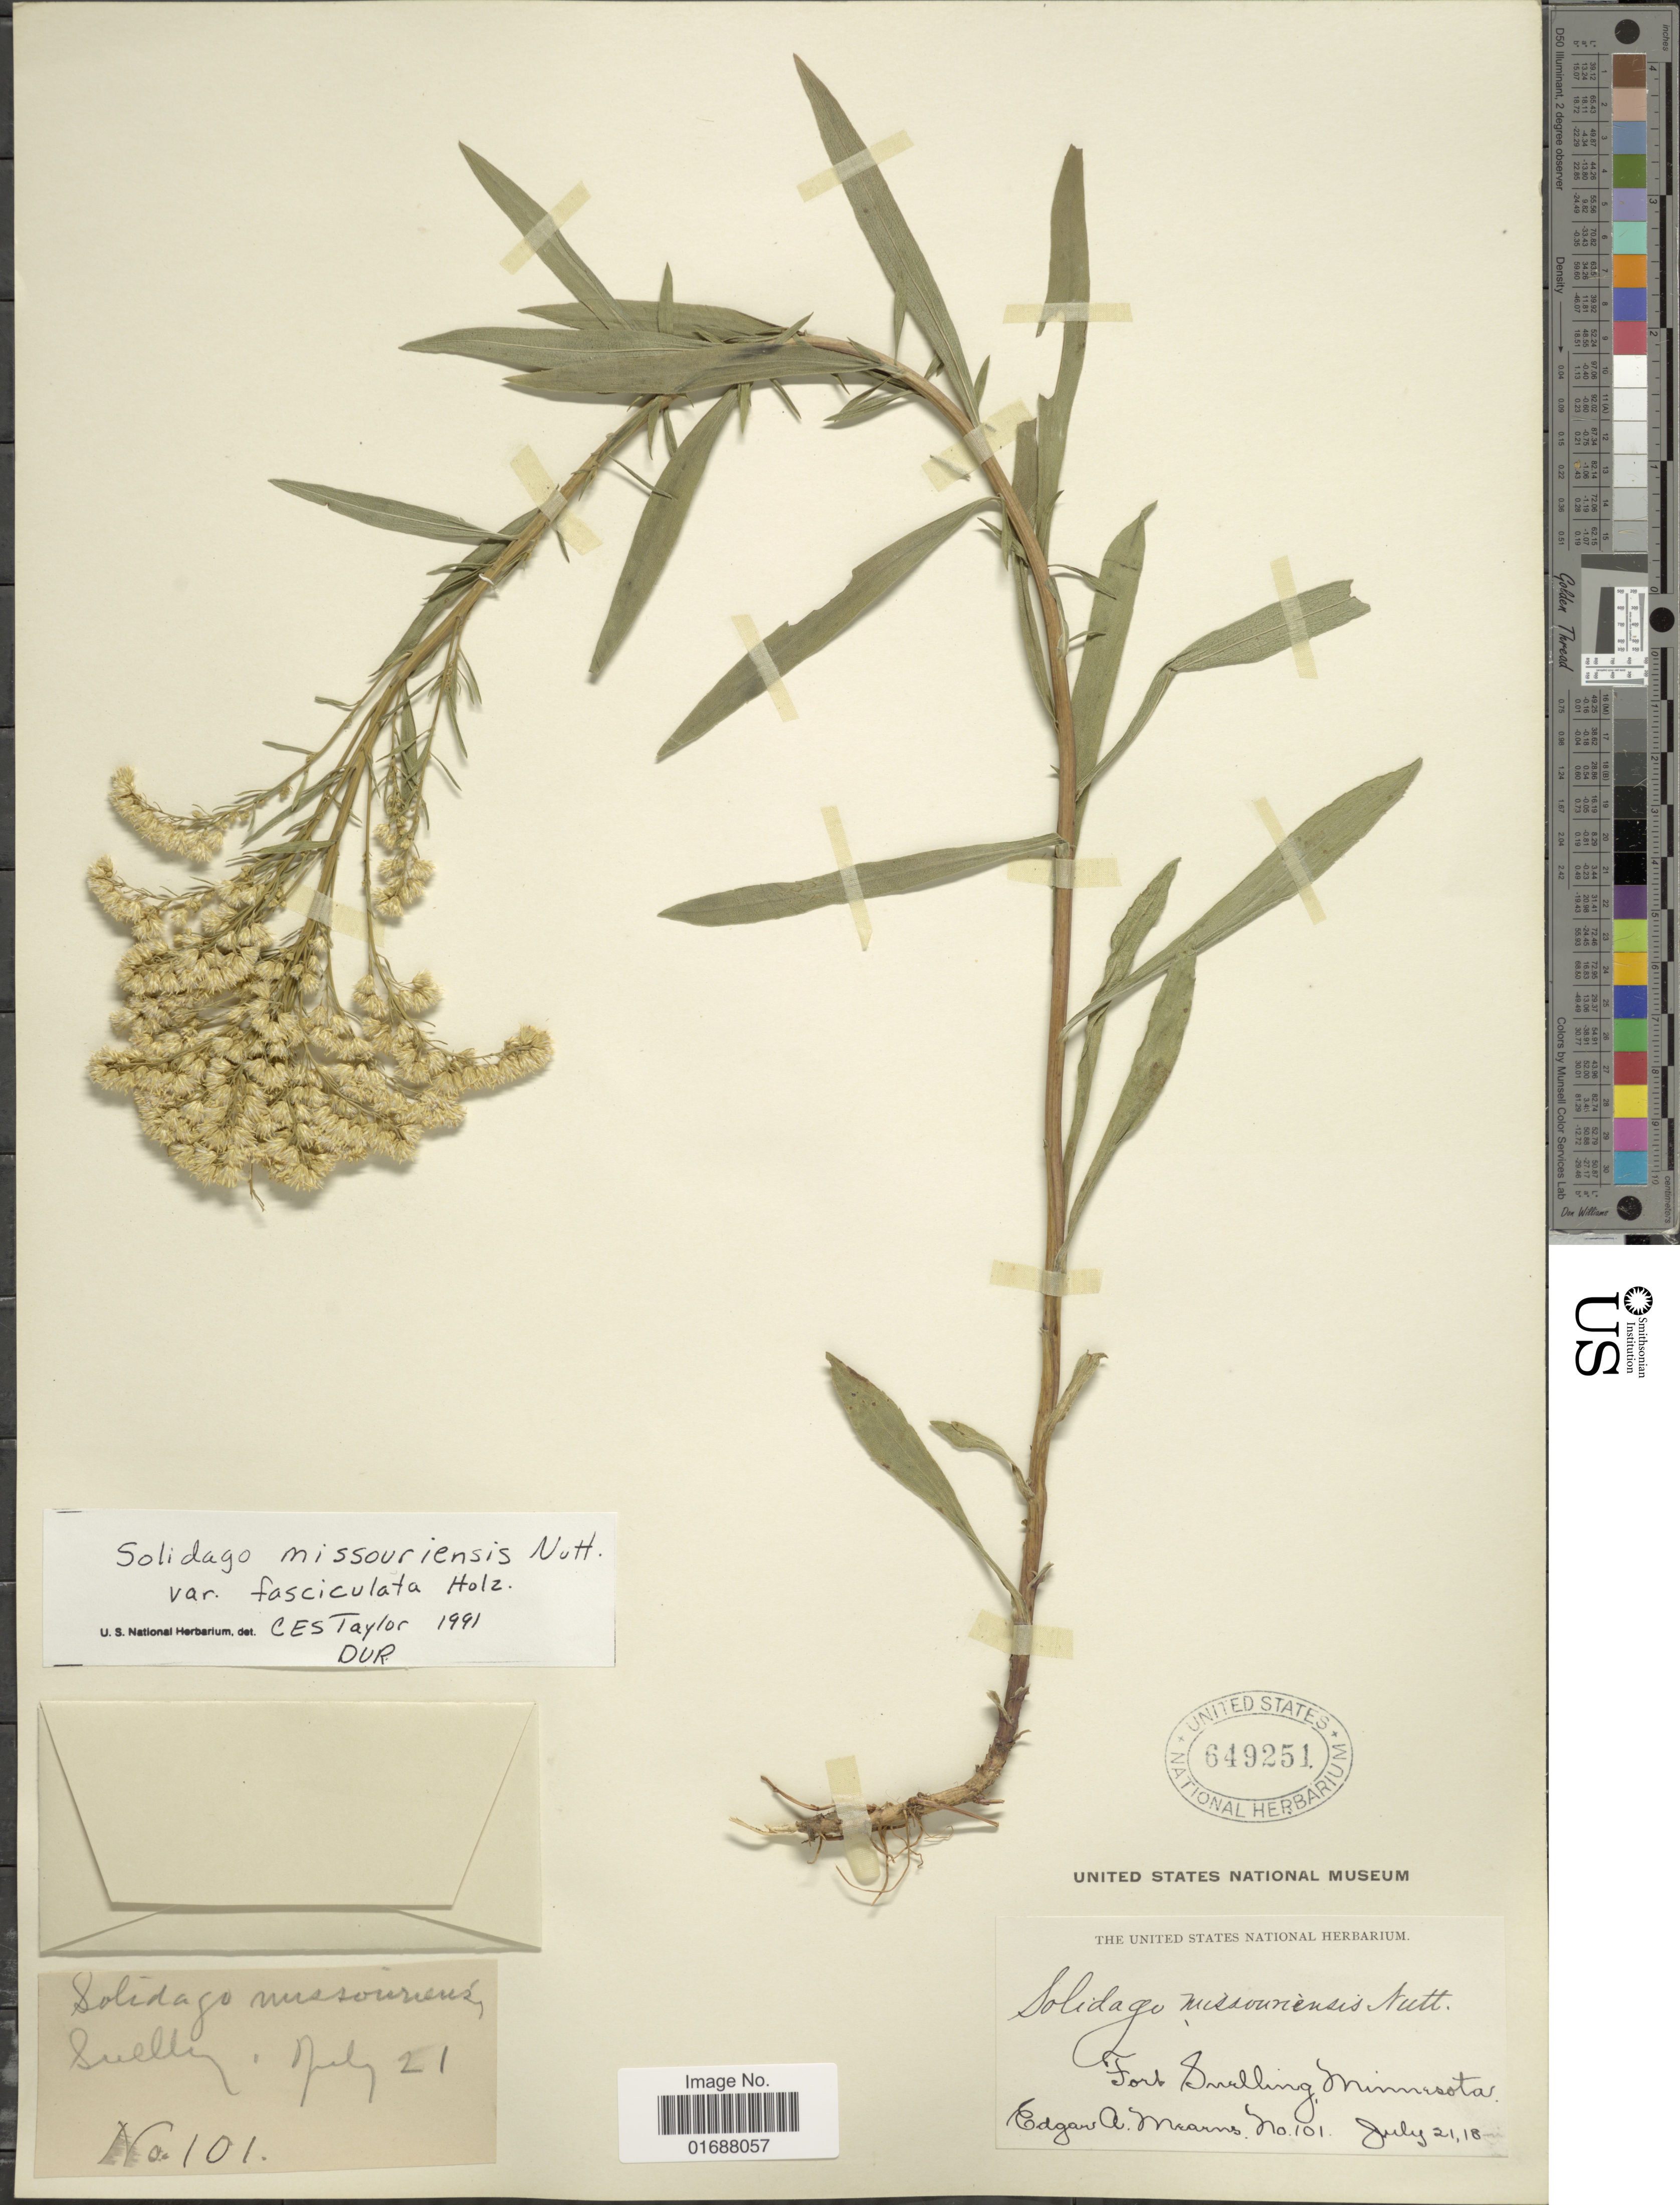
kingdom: Plantae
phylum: Tracheophyta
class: Magnoliopsida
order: Asterales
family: Asteraceae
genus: Solidago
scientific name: Solidago missouriensis var. fasciculata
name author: Holz.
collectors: E. A. Mearns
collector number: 101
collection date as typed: Transcribed d/m/y: 21/7/18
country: United States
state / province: Minnesota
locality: Fort Snelling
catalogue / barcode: US 649251